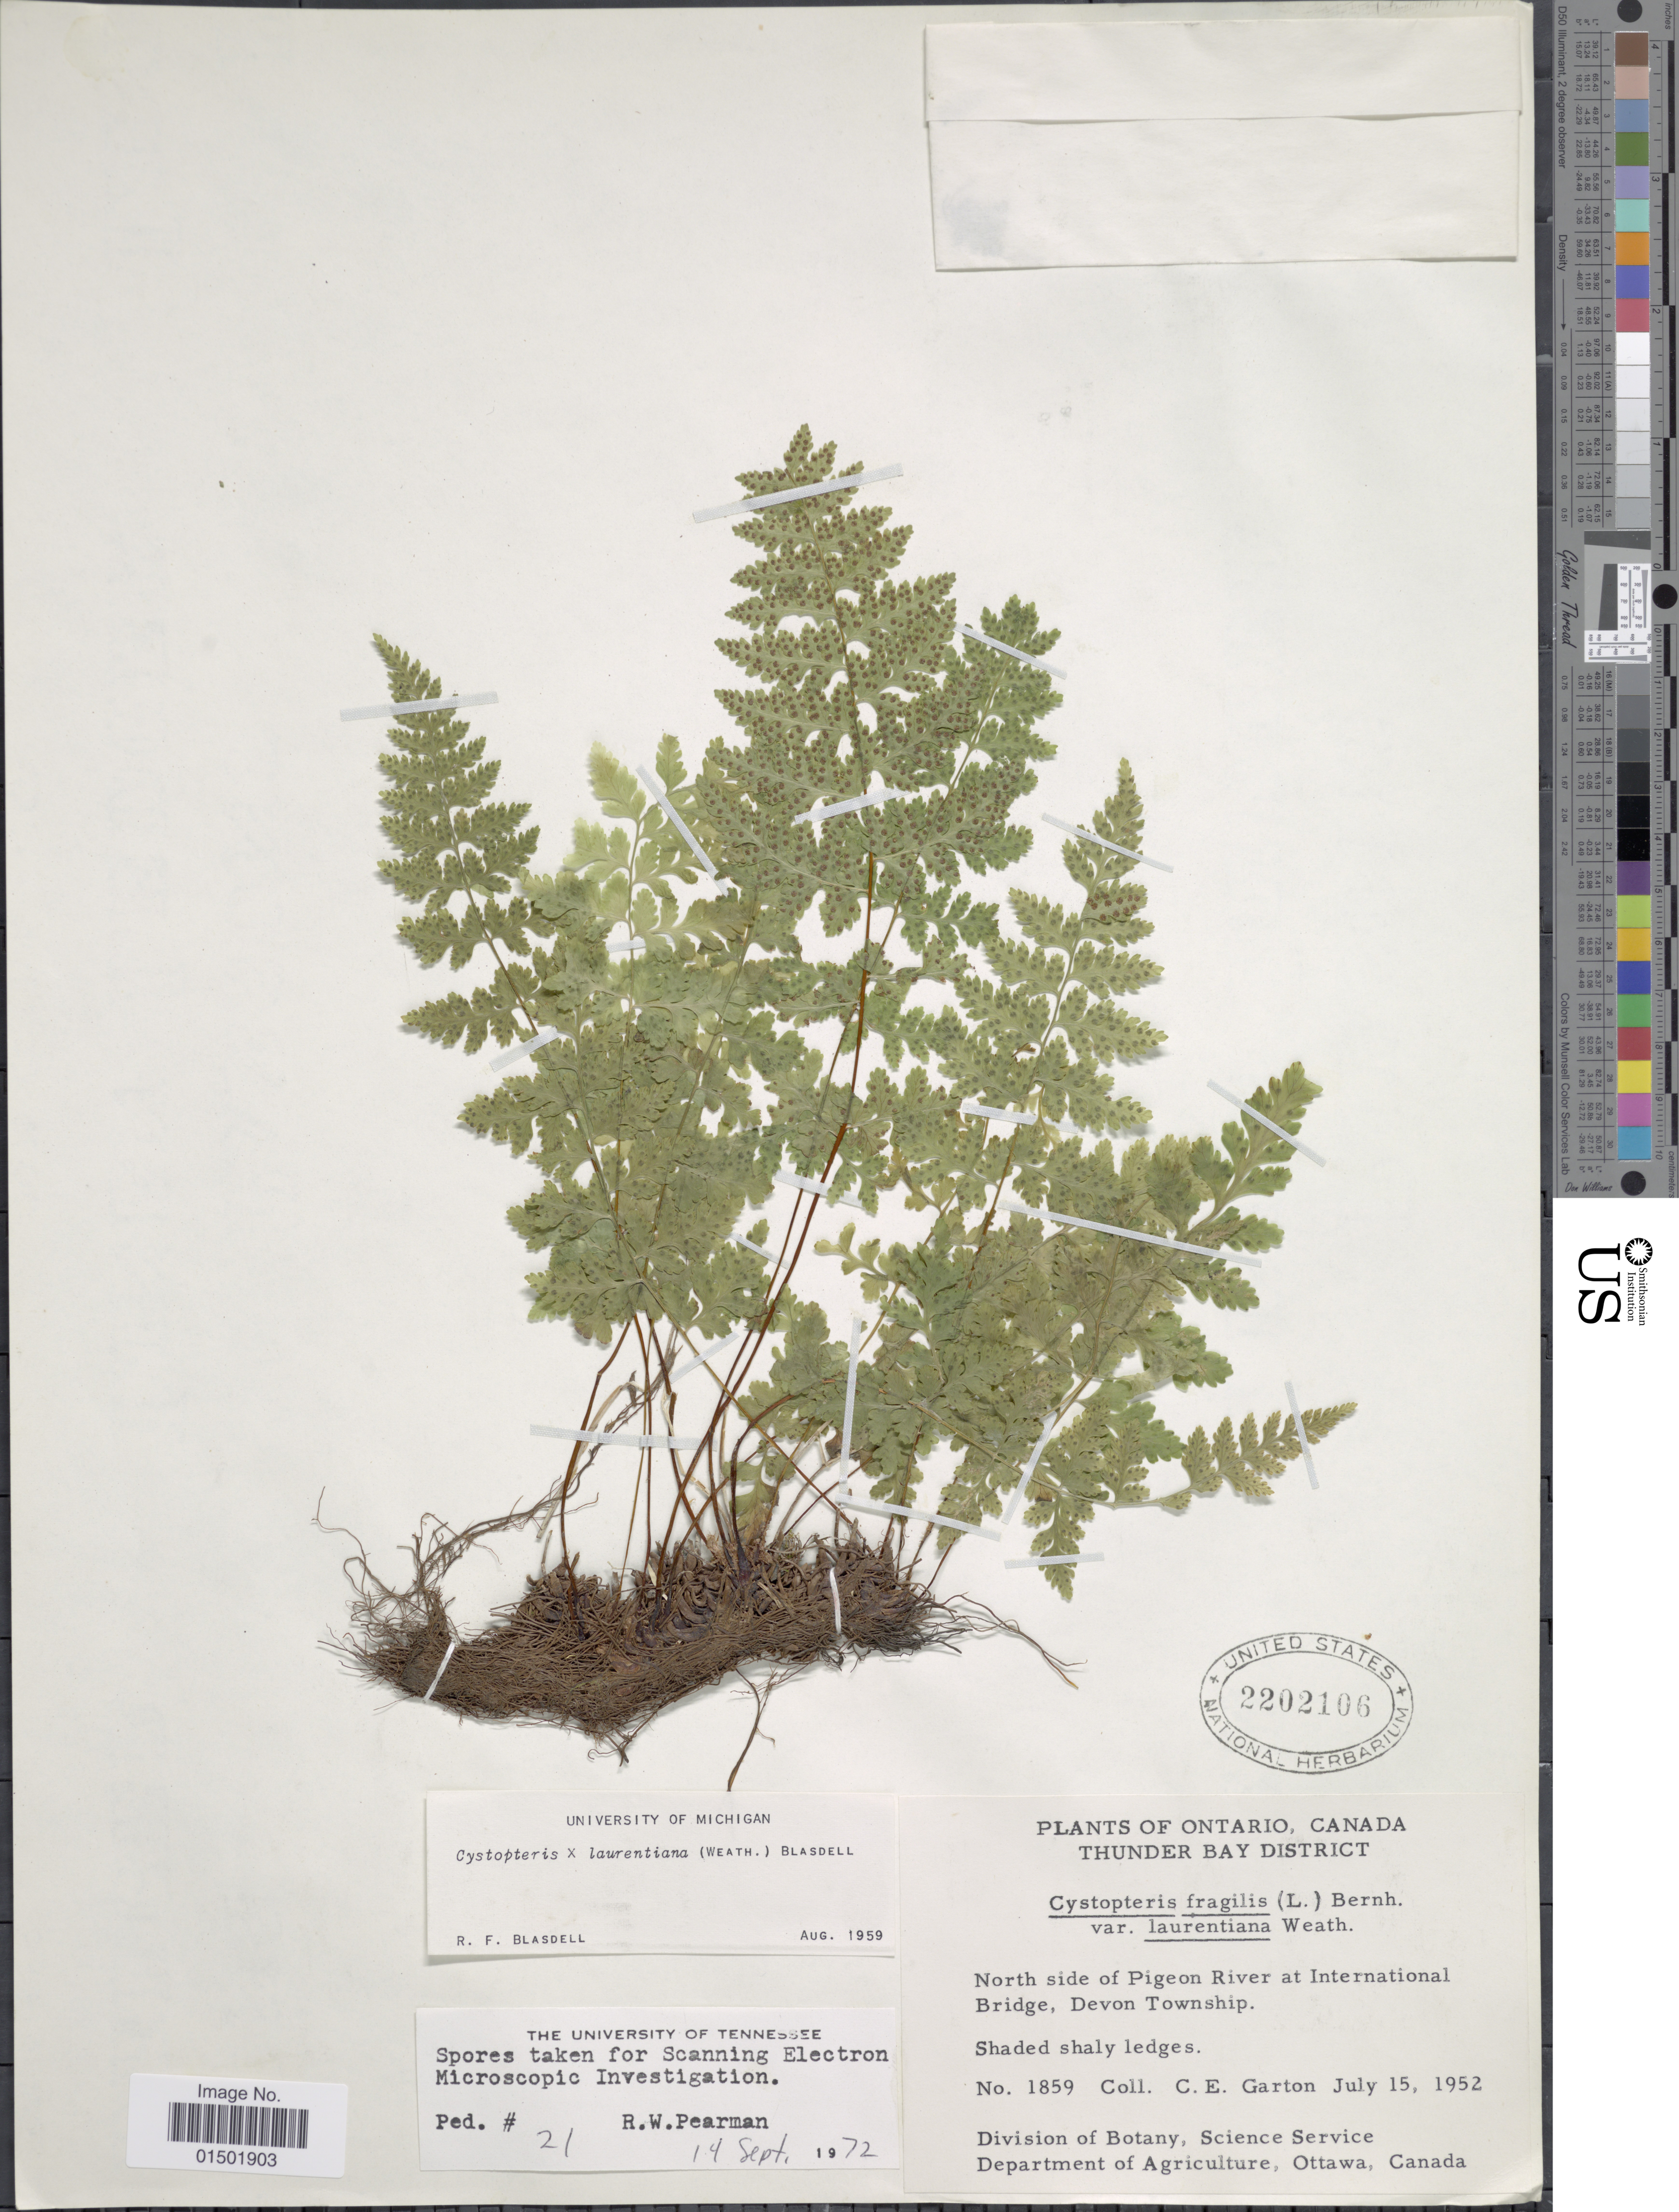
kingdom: Plantae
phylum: Tracheophyta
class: Polypodiopsida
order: Polypodiales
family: Cystopteridaceae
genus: Cystopteris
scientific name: Cystopteris laurentiana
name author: (Weath.) Blasdell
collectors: C. E. Garton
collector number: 1859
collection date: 1952-07-15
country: Canada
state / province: Ontario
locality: Thunder Bay District. North side of Pigeon River at International Bridge, Devon Township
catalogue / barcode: US 2202106